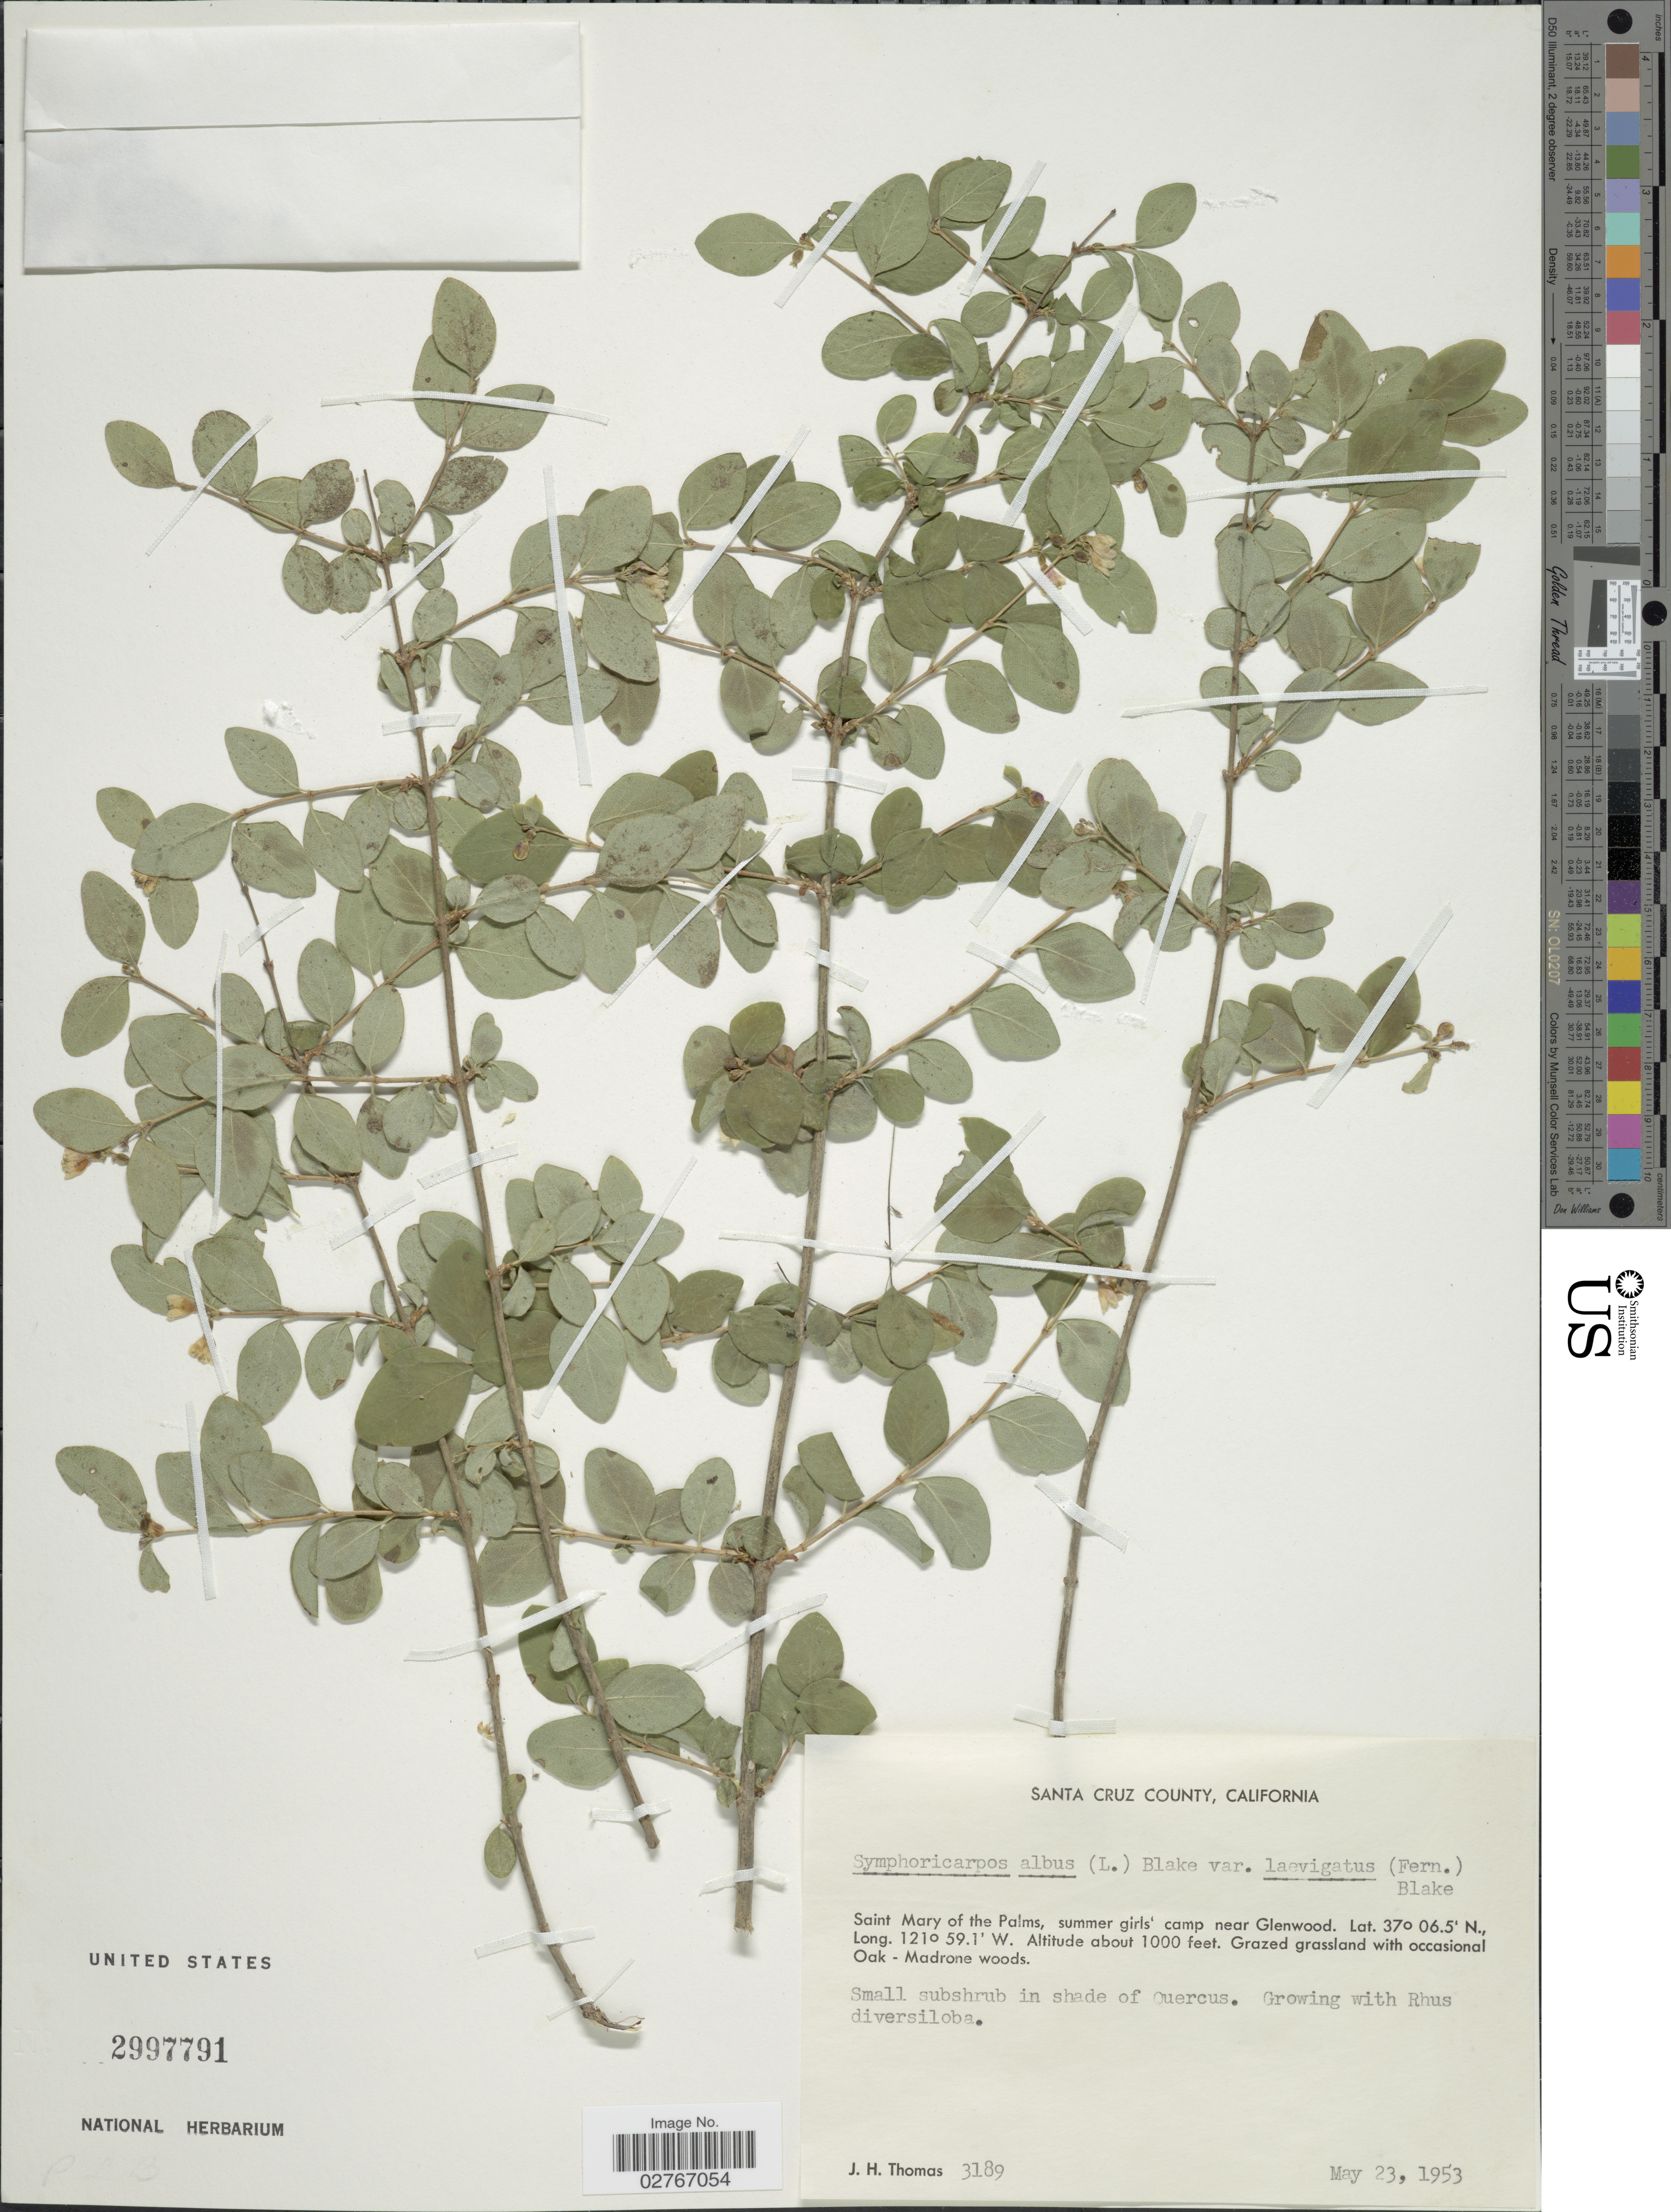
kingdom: Plantae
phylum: Tracheophyta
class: Magnoliopsida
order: Dipsacales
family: Caprifoliaceae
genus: Symphoricarpos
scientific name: Symphoricarpos albus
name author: (L.) S.F. Blake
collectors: J. H. Thomas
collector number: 3189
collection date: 1953-05-23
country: United States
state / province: California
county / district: Santa Cruz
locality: Santa Cruz County, Saint Mary of the Palms, summer girls camp near Glenwood.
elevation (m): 305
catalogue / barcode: US 2997791